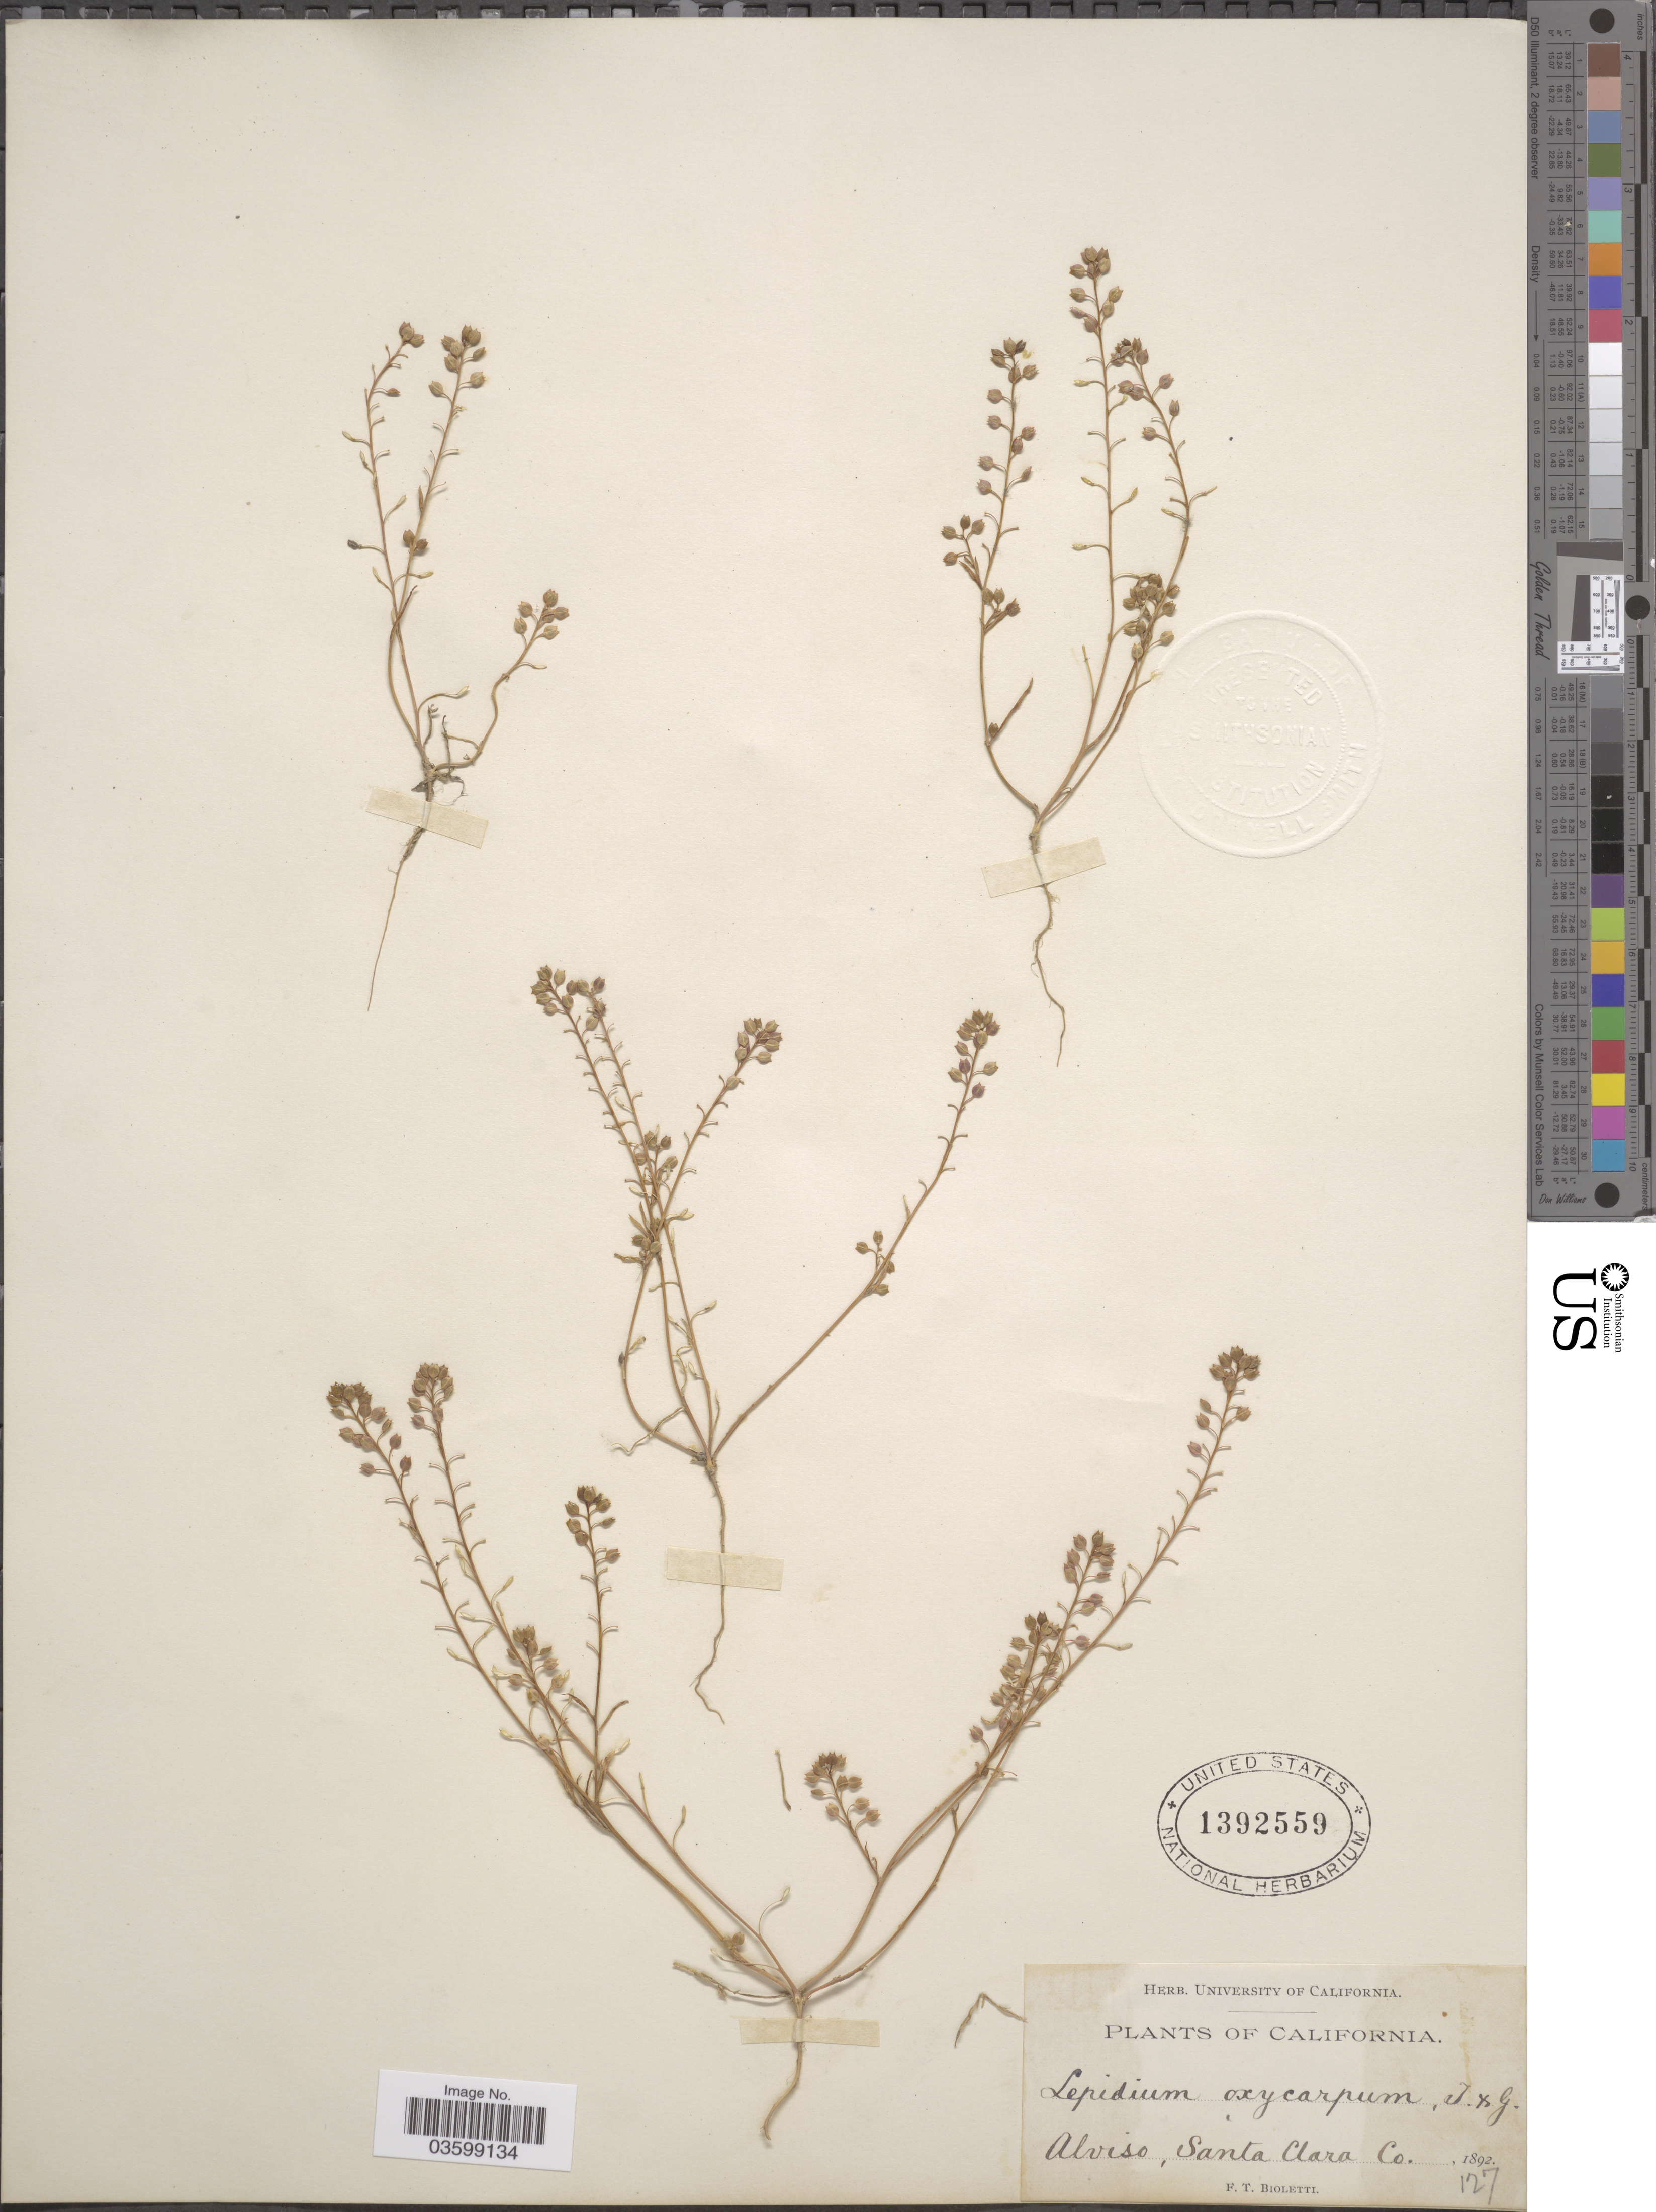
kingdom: Plantae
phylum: Tracheophyta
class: Magnoliopsida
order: Brassicales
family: Brassicaceae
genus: Lepidium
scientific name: Lepidium oxycarpum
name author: Nutt.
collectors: F. T. Bioletti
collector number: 127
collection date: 1892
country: United States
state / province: California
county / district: Santa Clara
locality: Alviso, Santa Clara Co.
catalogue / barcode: US 1392559